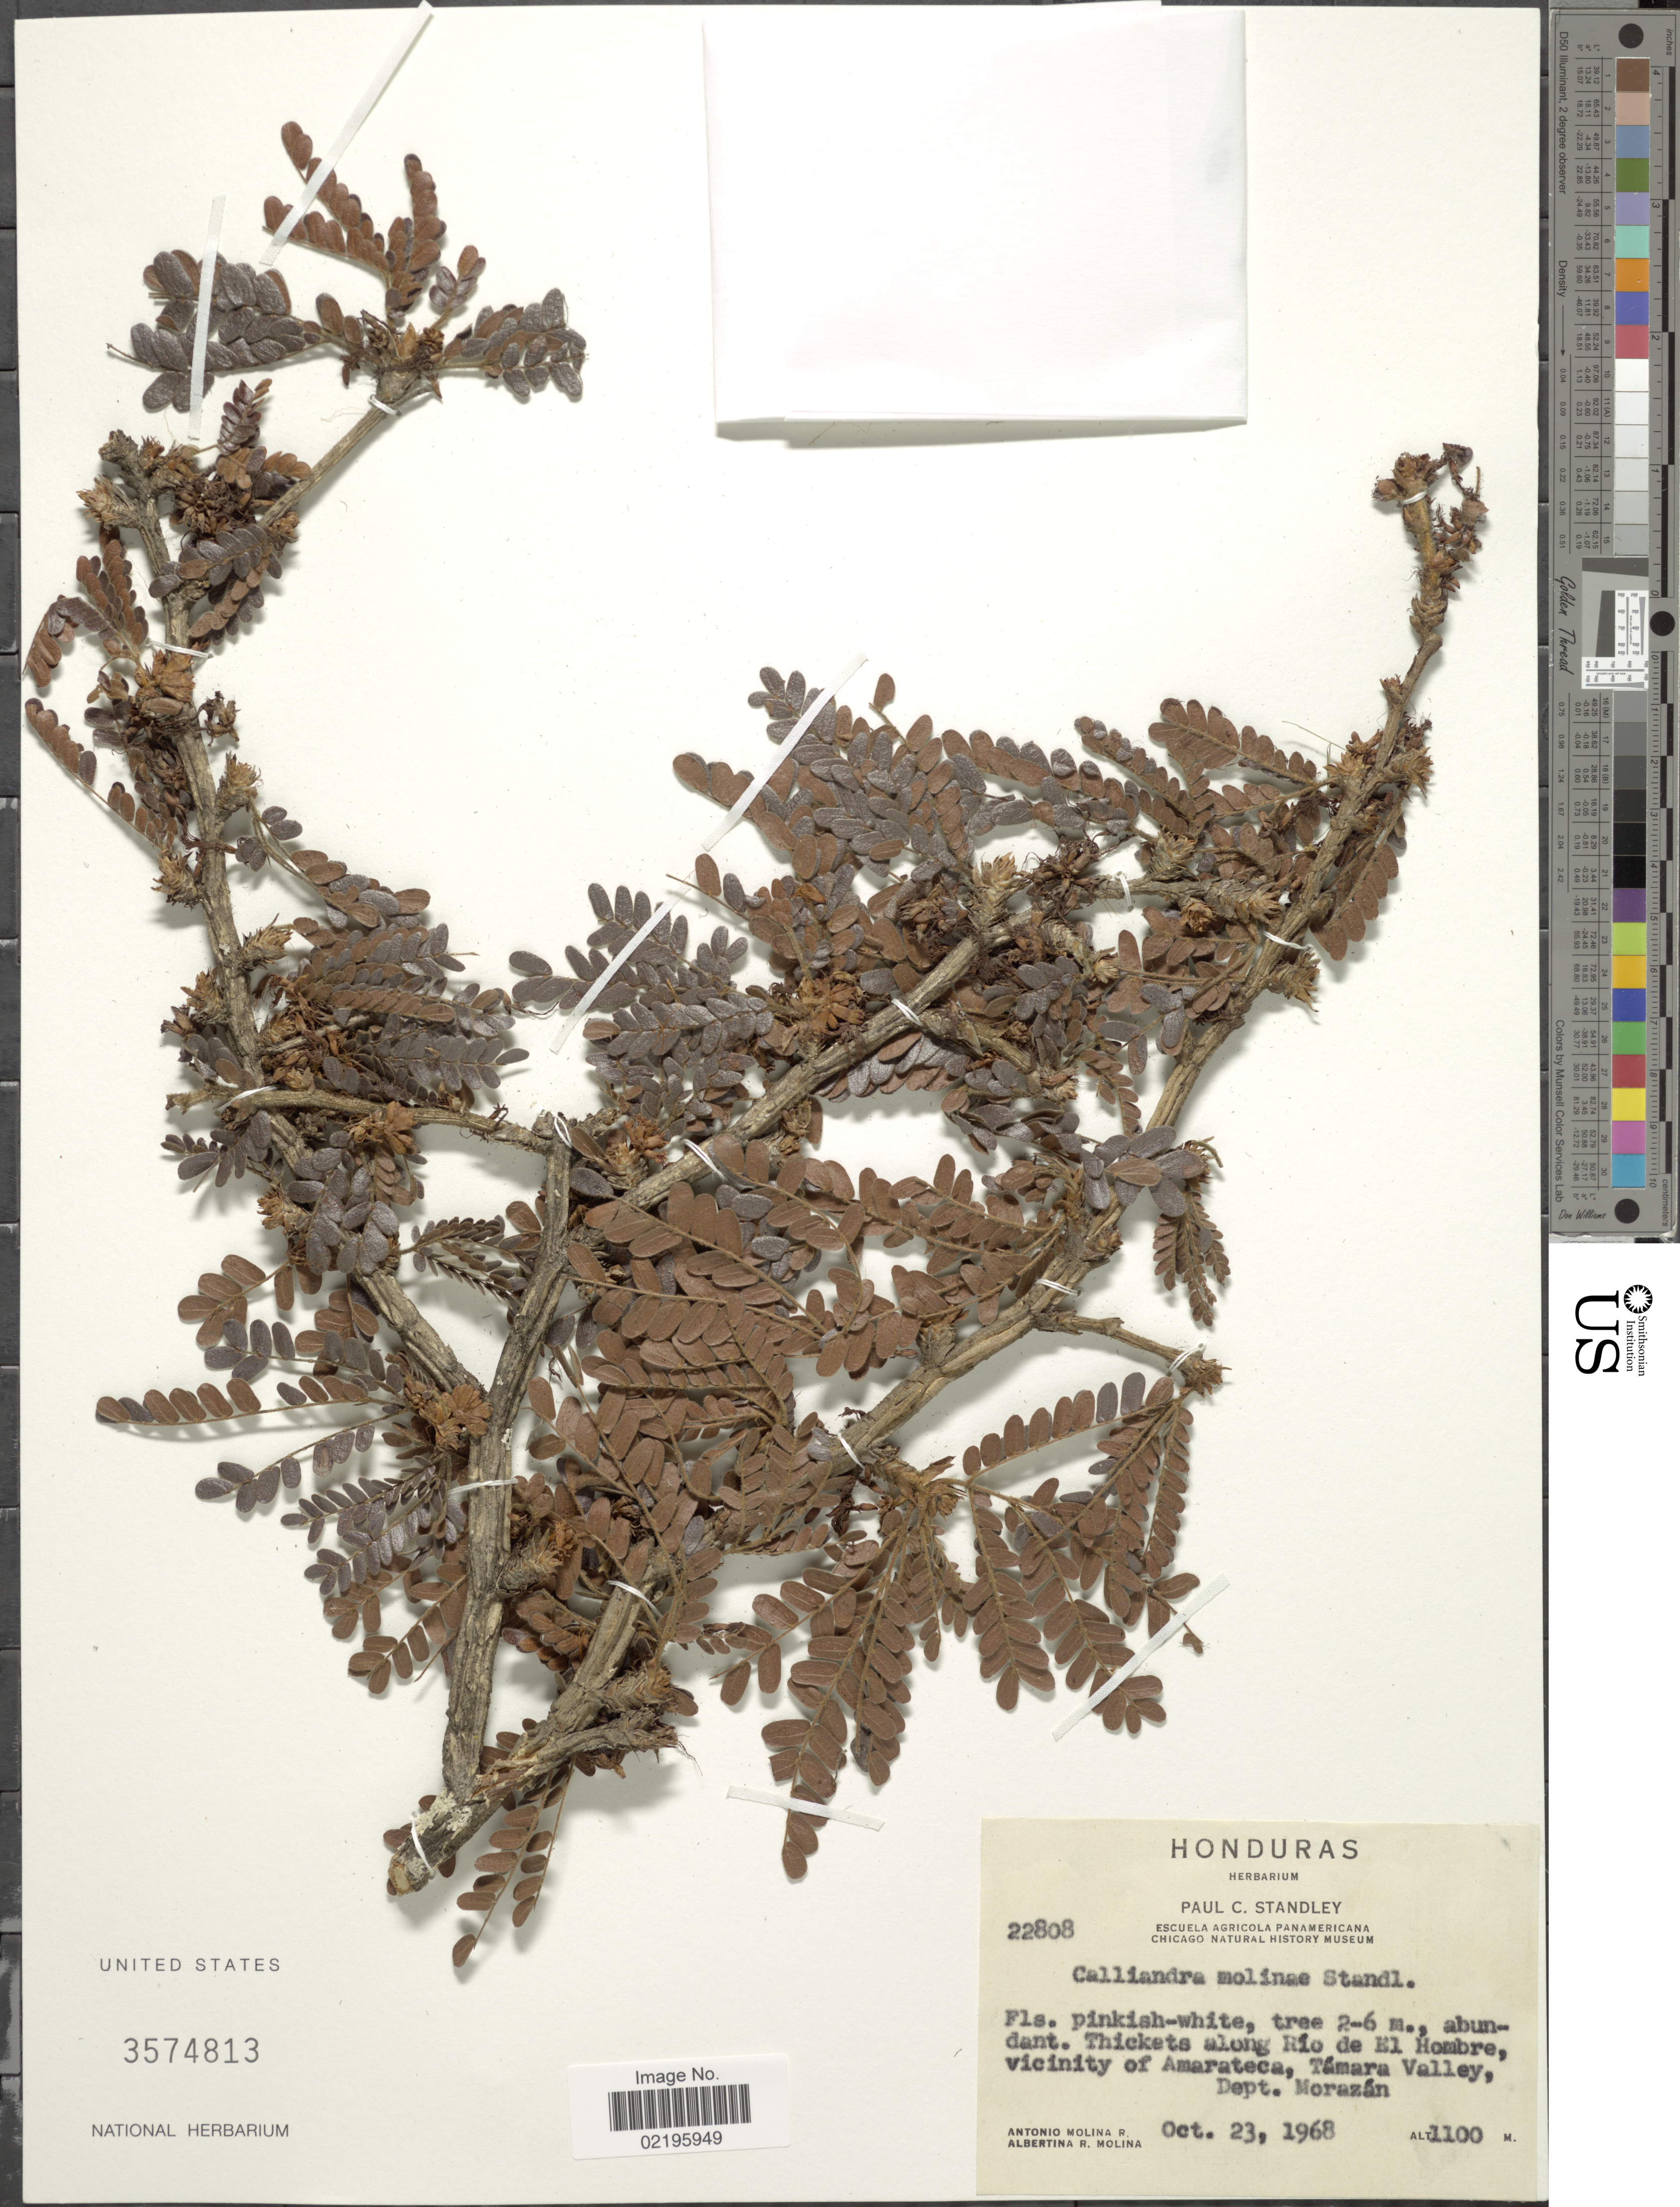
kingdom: Plantae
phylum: Tracheophyta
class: Magnoliopsida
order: Fabales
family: Fabaceae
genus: Calliandra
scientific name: Calliandra molinae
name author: Standl. & Steyerm.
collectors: A. Molina R. & A. R. Molina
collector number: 22808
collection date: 1968-10-23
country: Honduras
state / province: Fco. Morazán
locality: Thickets along Rio de El Hombre, vicinity of Amarateca, Tamara Valley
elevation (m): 1100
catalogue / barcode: US 3574813